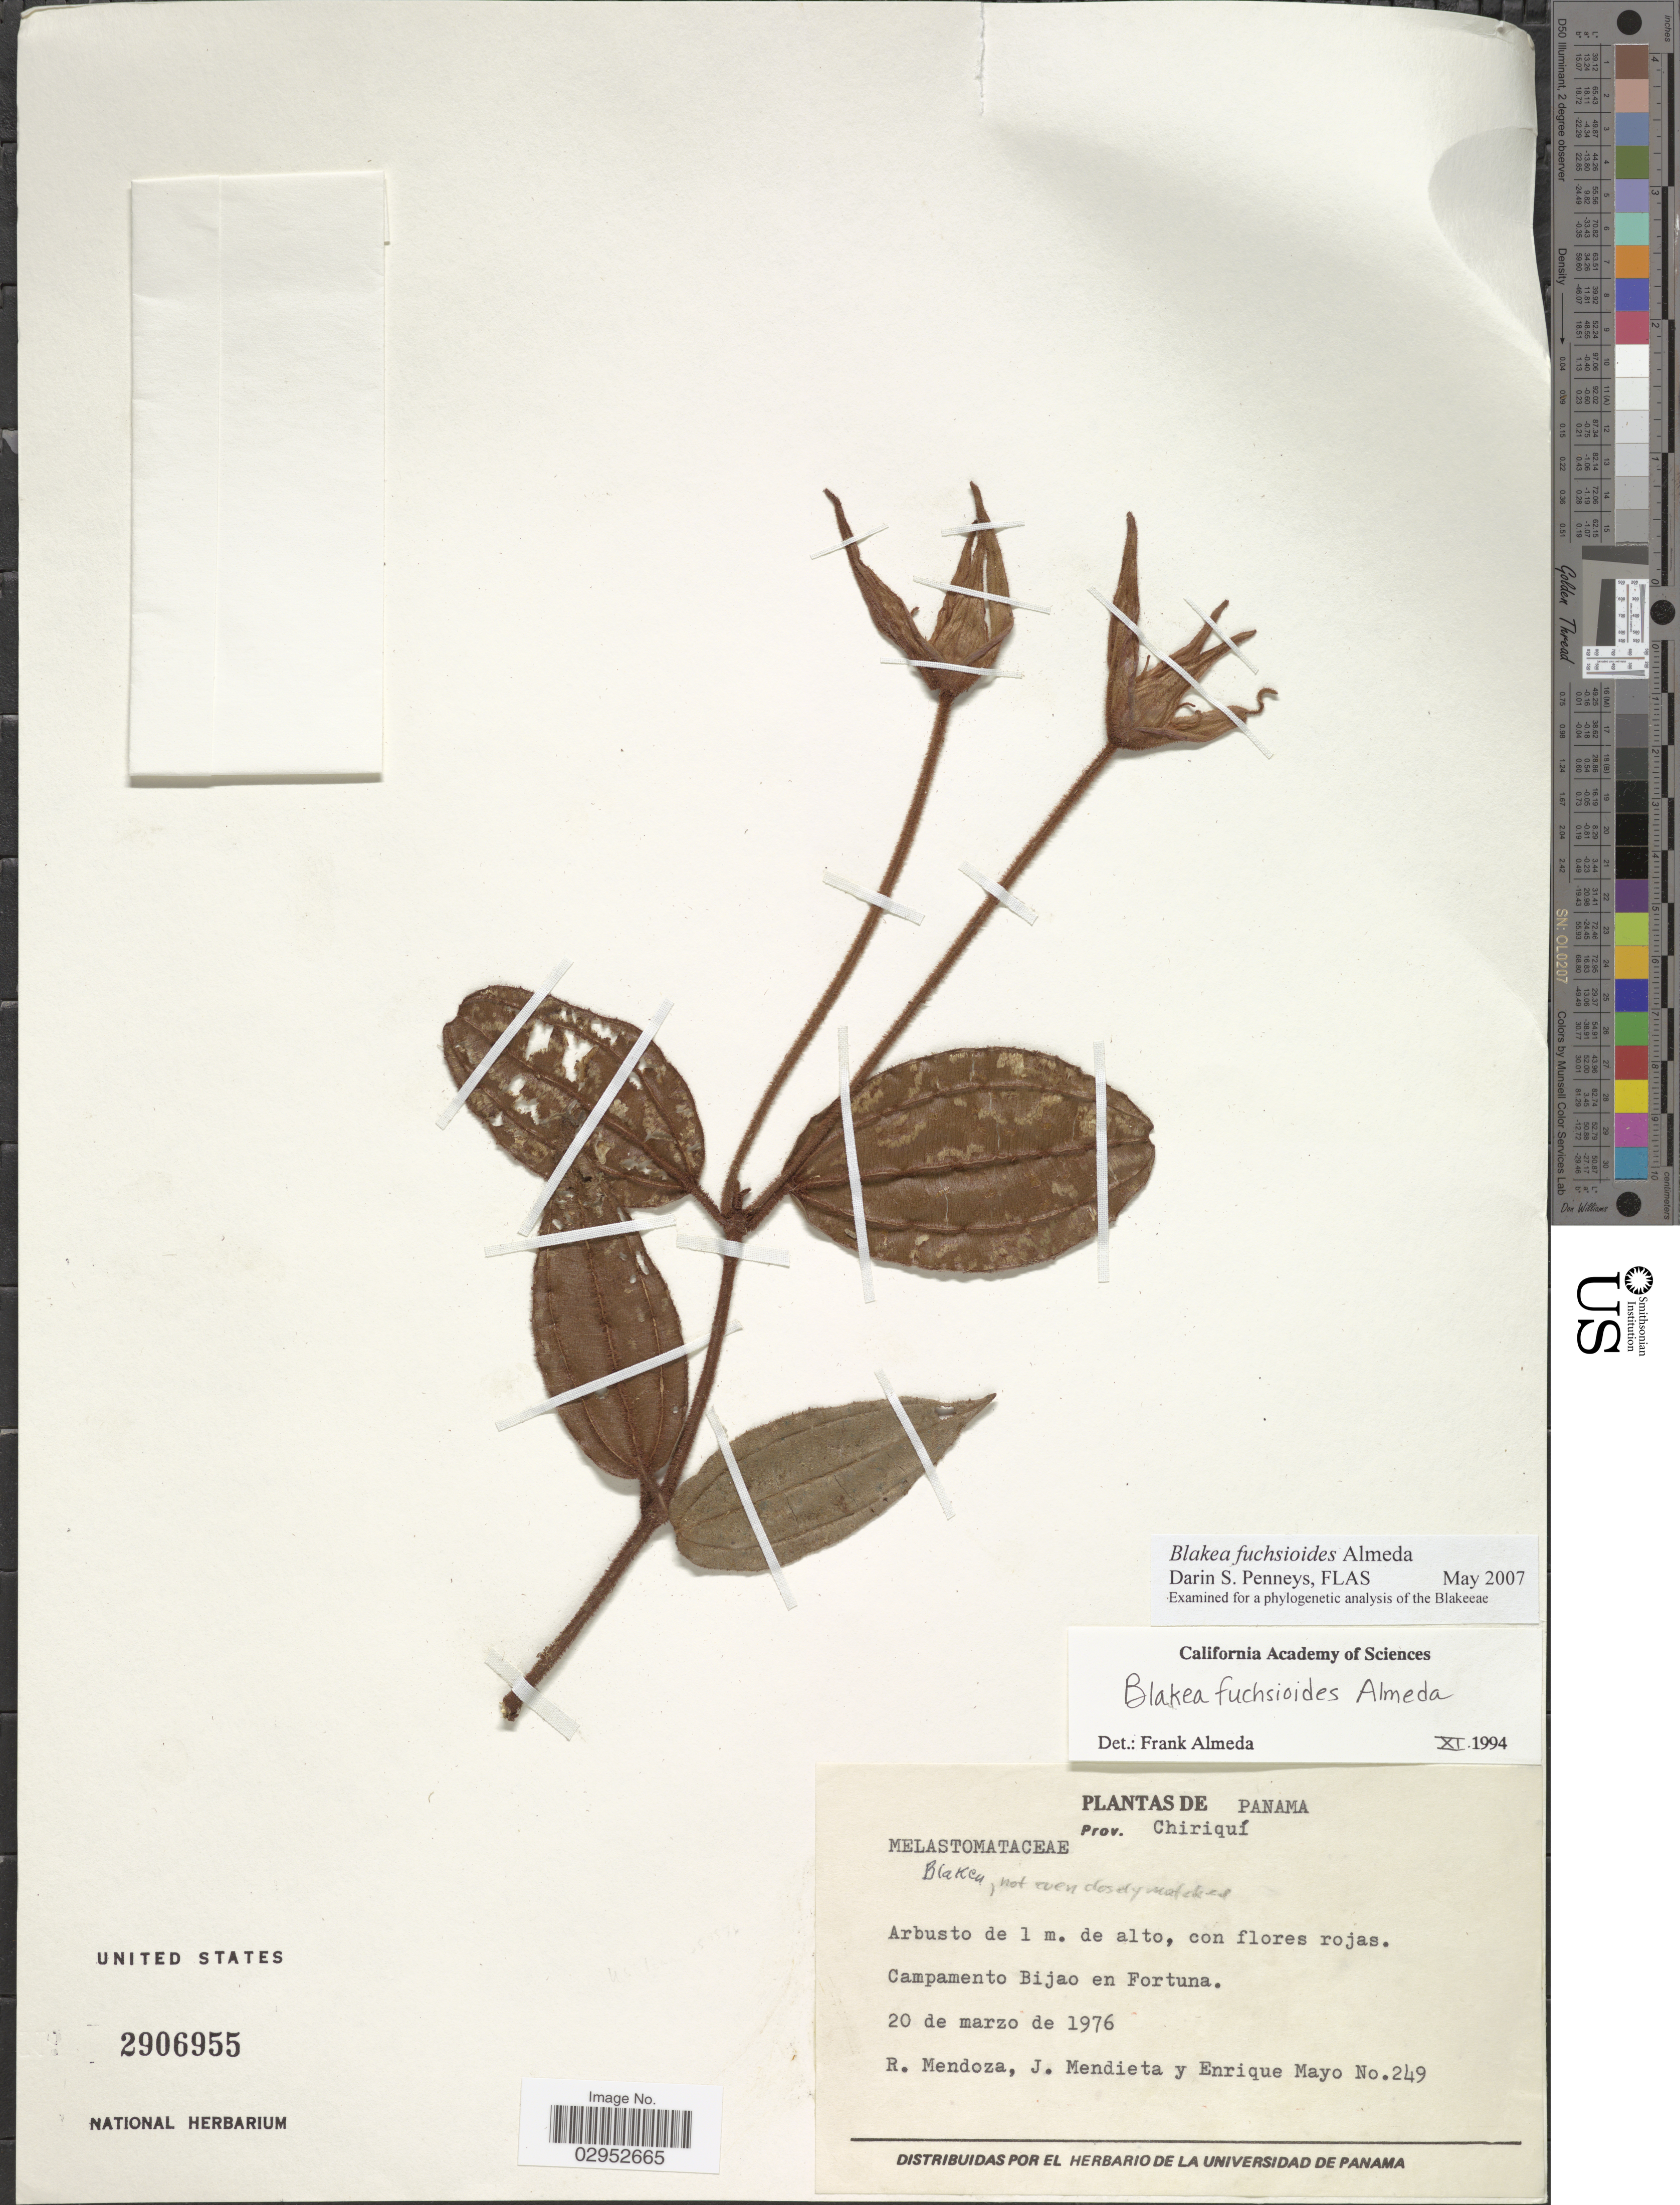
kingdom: Plantae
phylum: Tracheophyta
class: Magnoliopsida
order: Myrtales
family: Melastomataceae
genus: Blakea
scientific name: Blakea fuchsioides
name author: Almeda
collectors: R. Mendoza, J. Mendieta & E. Mayo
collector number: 249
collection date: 1976-03-20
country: Panama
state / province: Chiriqui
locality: Prov. Chiriquí. Campamento Bijao en Fortuna.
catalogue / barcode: US 2906955